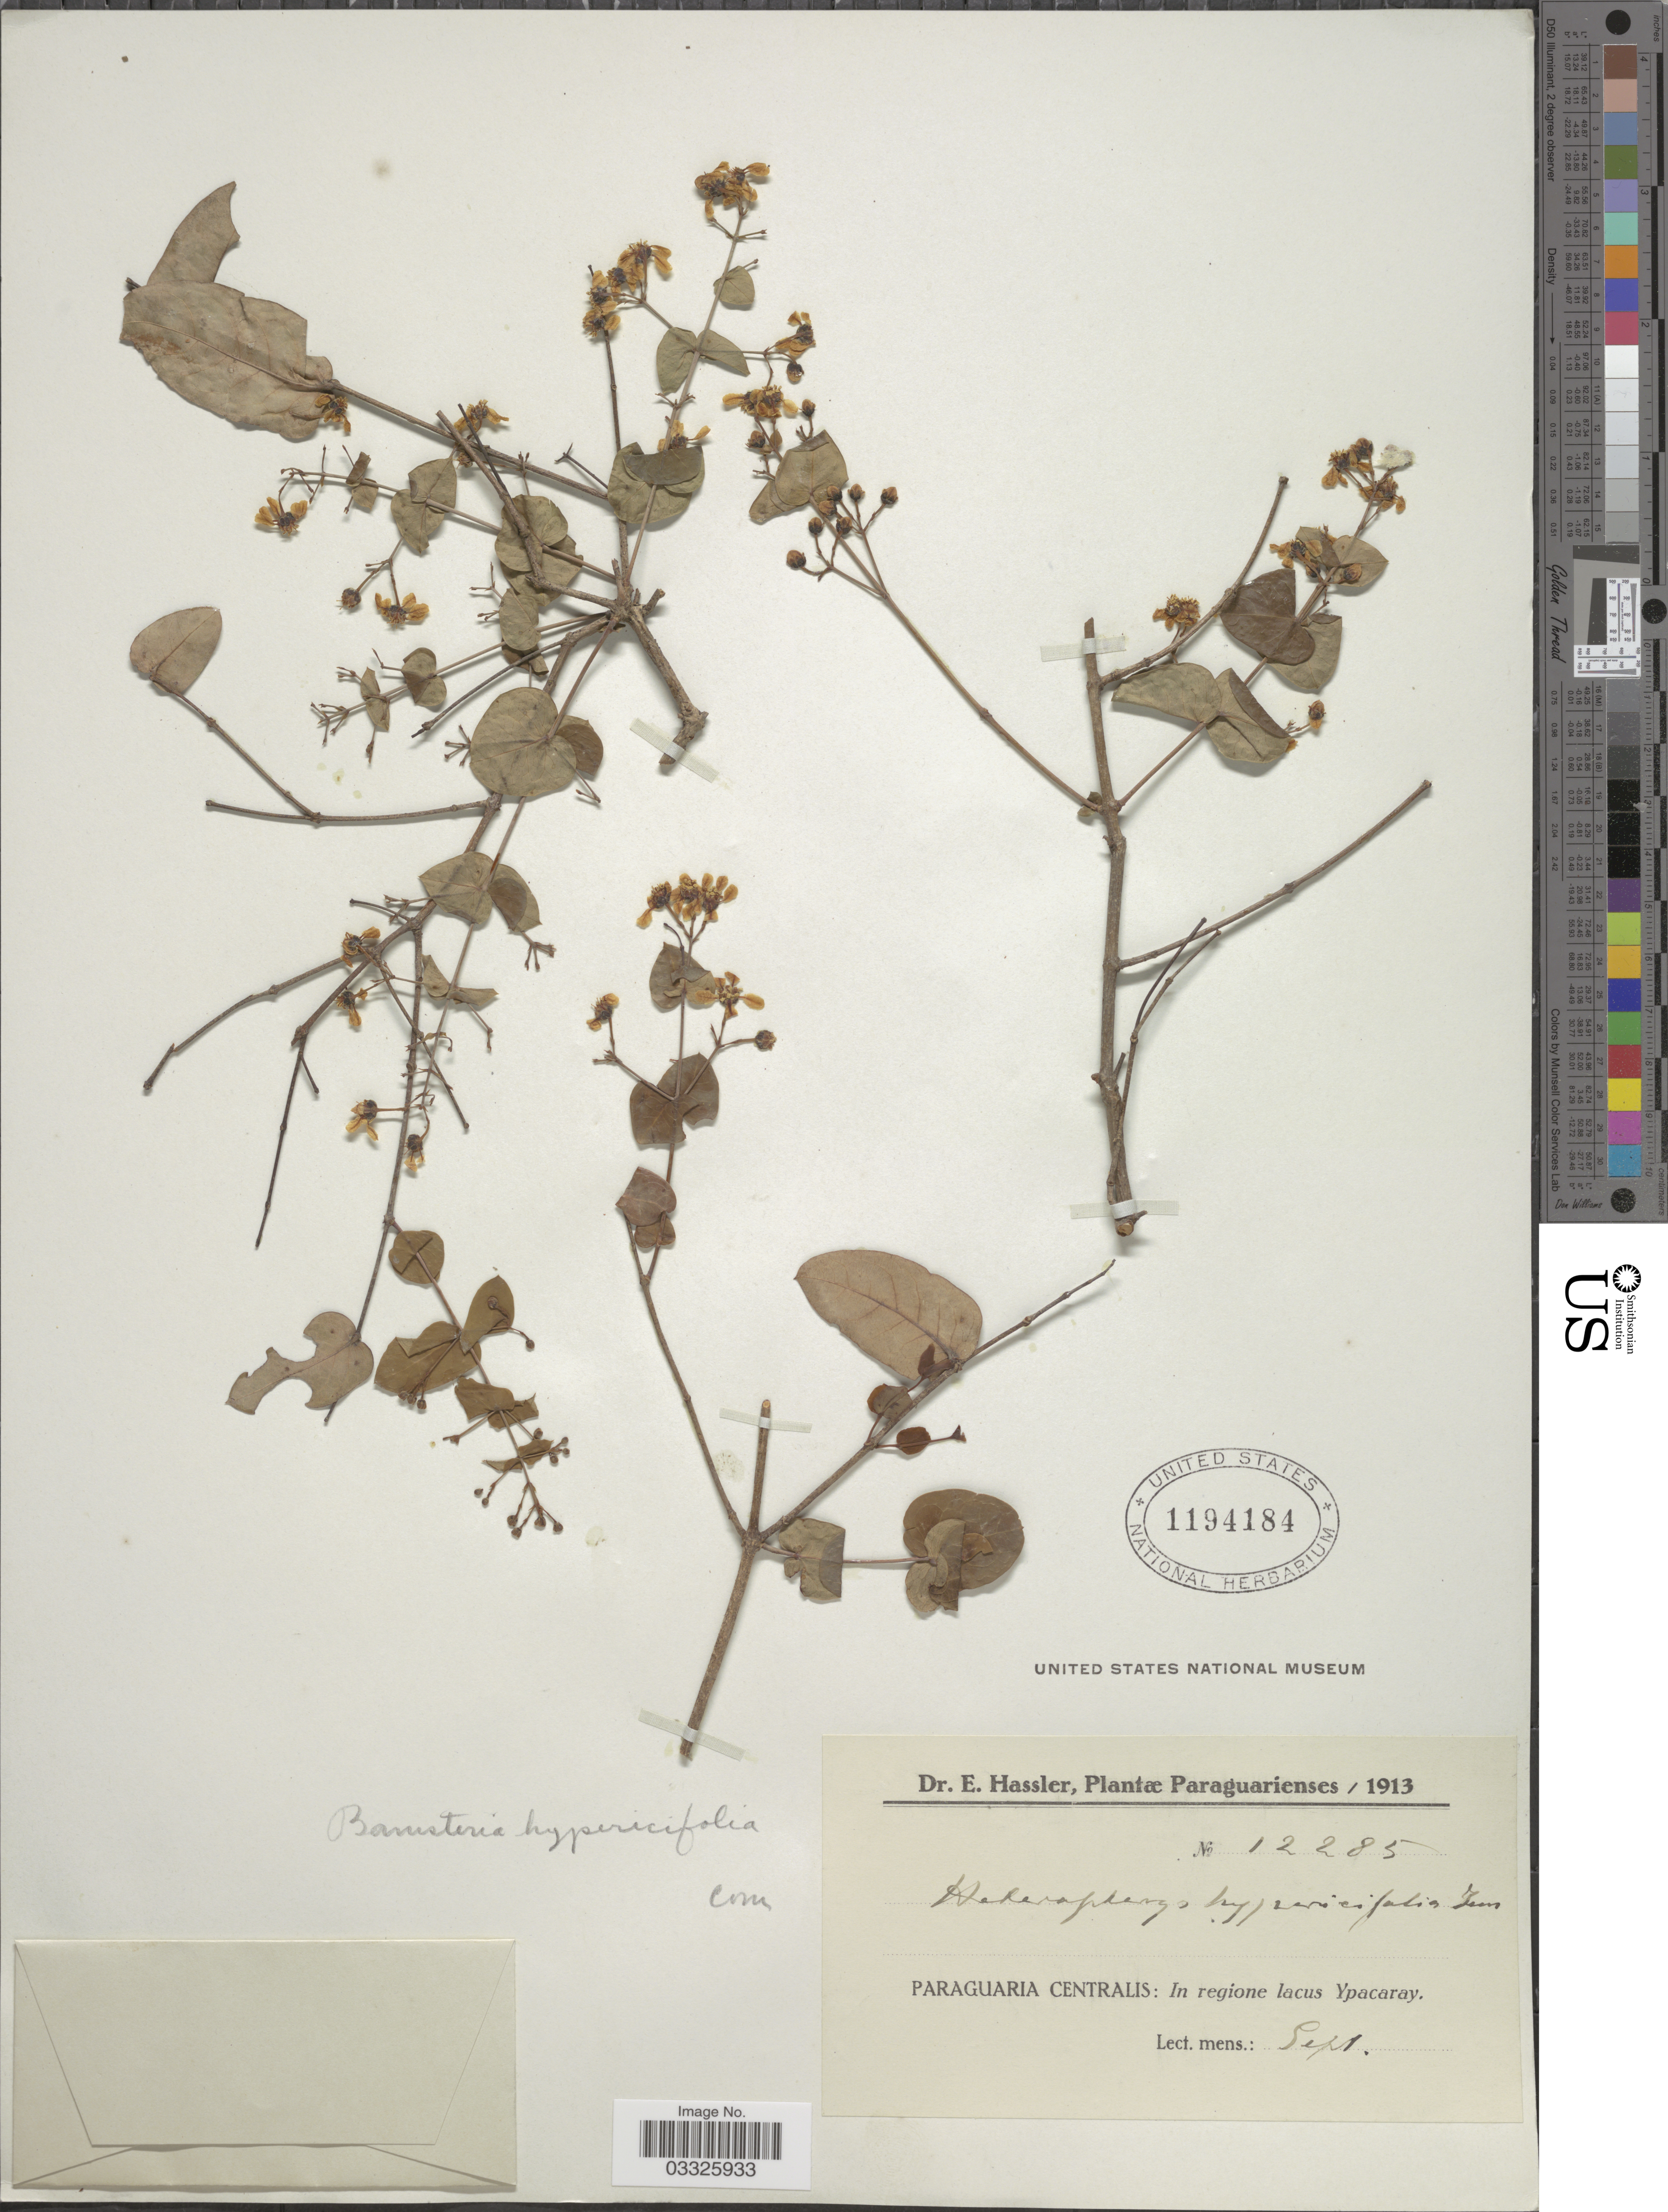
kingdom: Plantae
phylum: Tracheophyta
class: Magnoliopsida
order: Malpighiales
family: Malpighiaceae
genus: Heteropterys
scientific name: Heteropterys hypericifolia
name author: A. Juss.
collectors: E. Hassler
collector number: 12285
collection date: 1913-09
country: Paraguay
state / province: Paraguari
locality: Paraguaria Centralis: In regione lacus Ypacaray.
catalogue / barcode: US 1194184